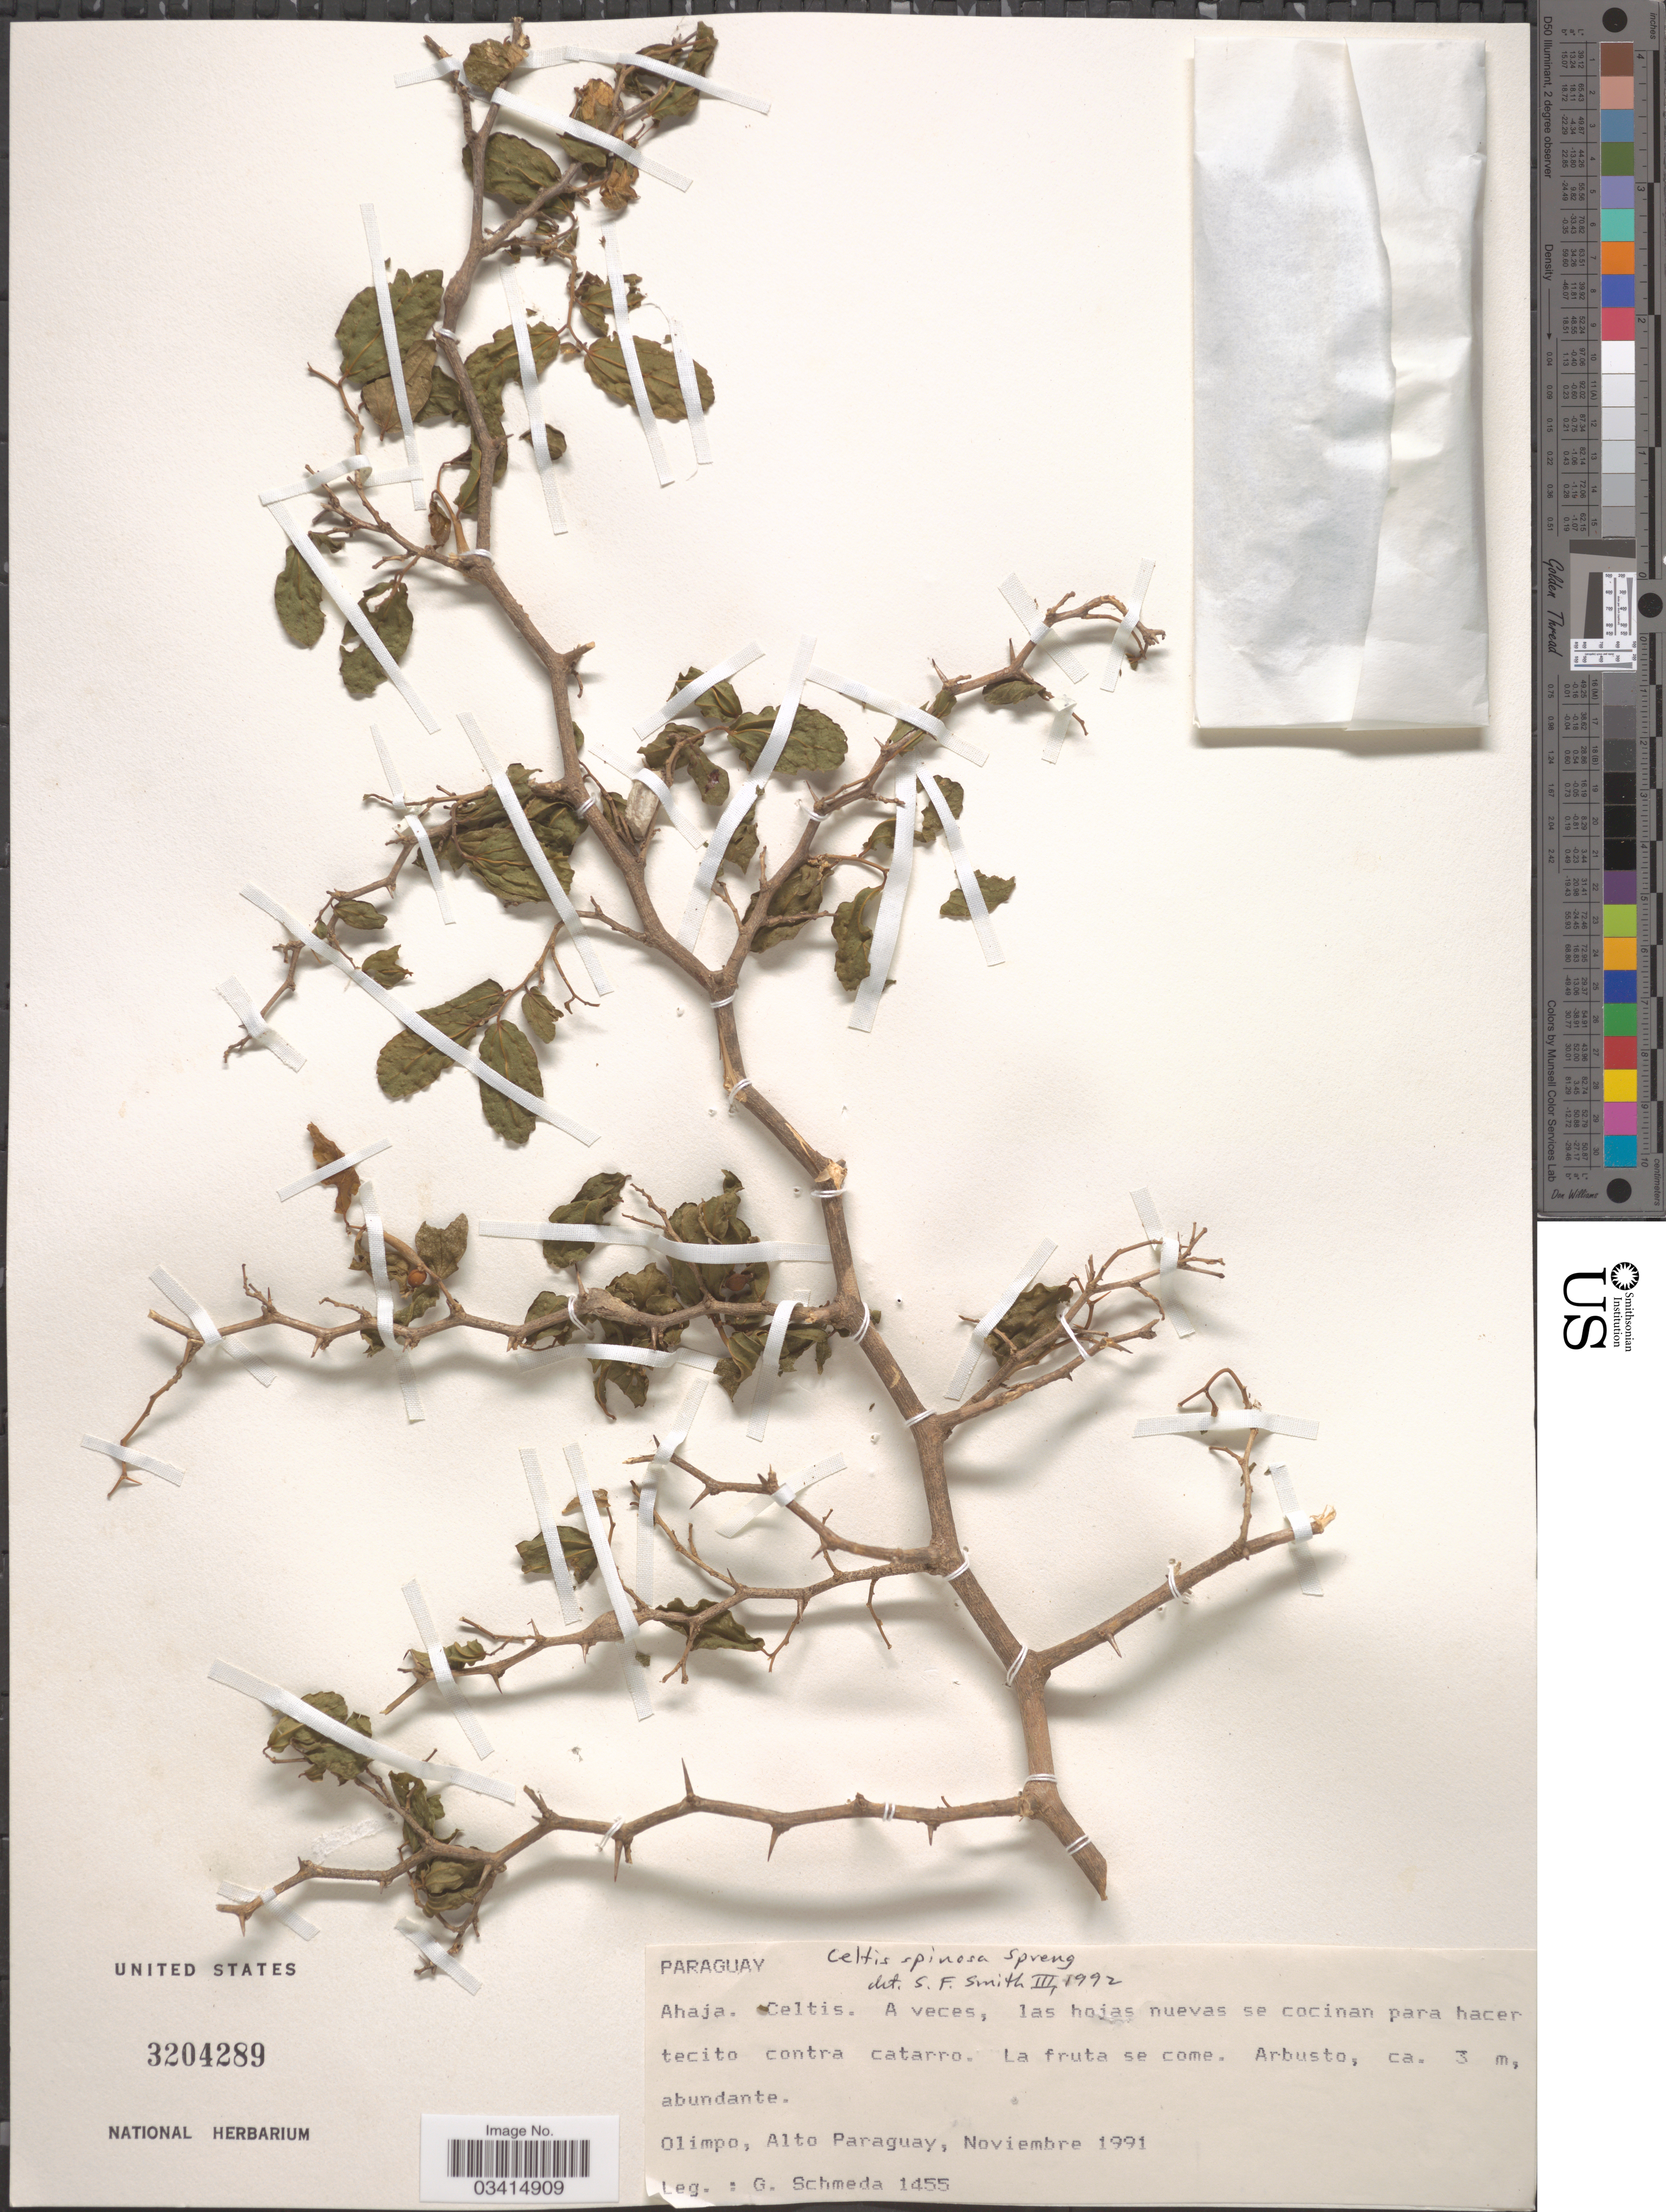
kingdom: Plantae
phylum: Tracheophyta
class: Magnoliopsida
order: Rosales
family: Cannabaceae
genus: Celtis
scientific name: Celtis spinosa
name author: Ruiz ex Miq.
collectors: G. Schmeda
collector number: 1455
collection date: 1991-11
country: Paraguay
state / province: Alto Paraguay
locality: Olimpo.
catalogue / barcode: US 3204289